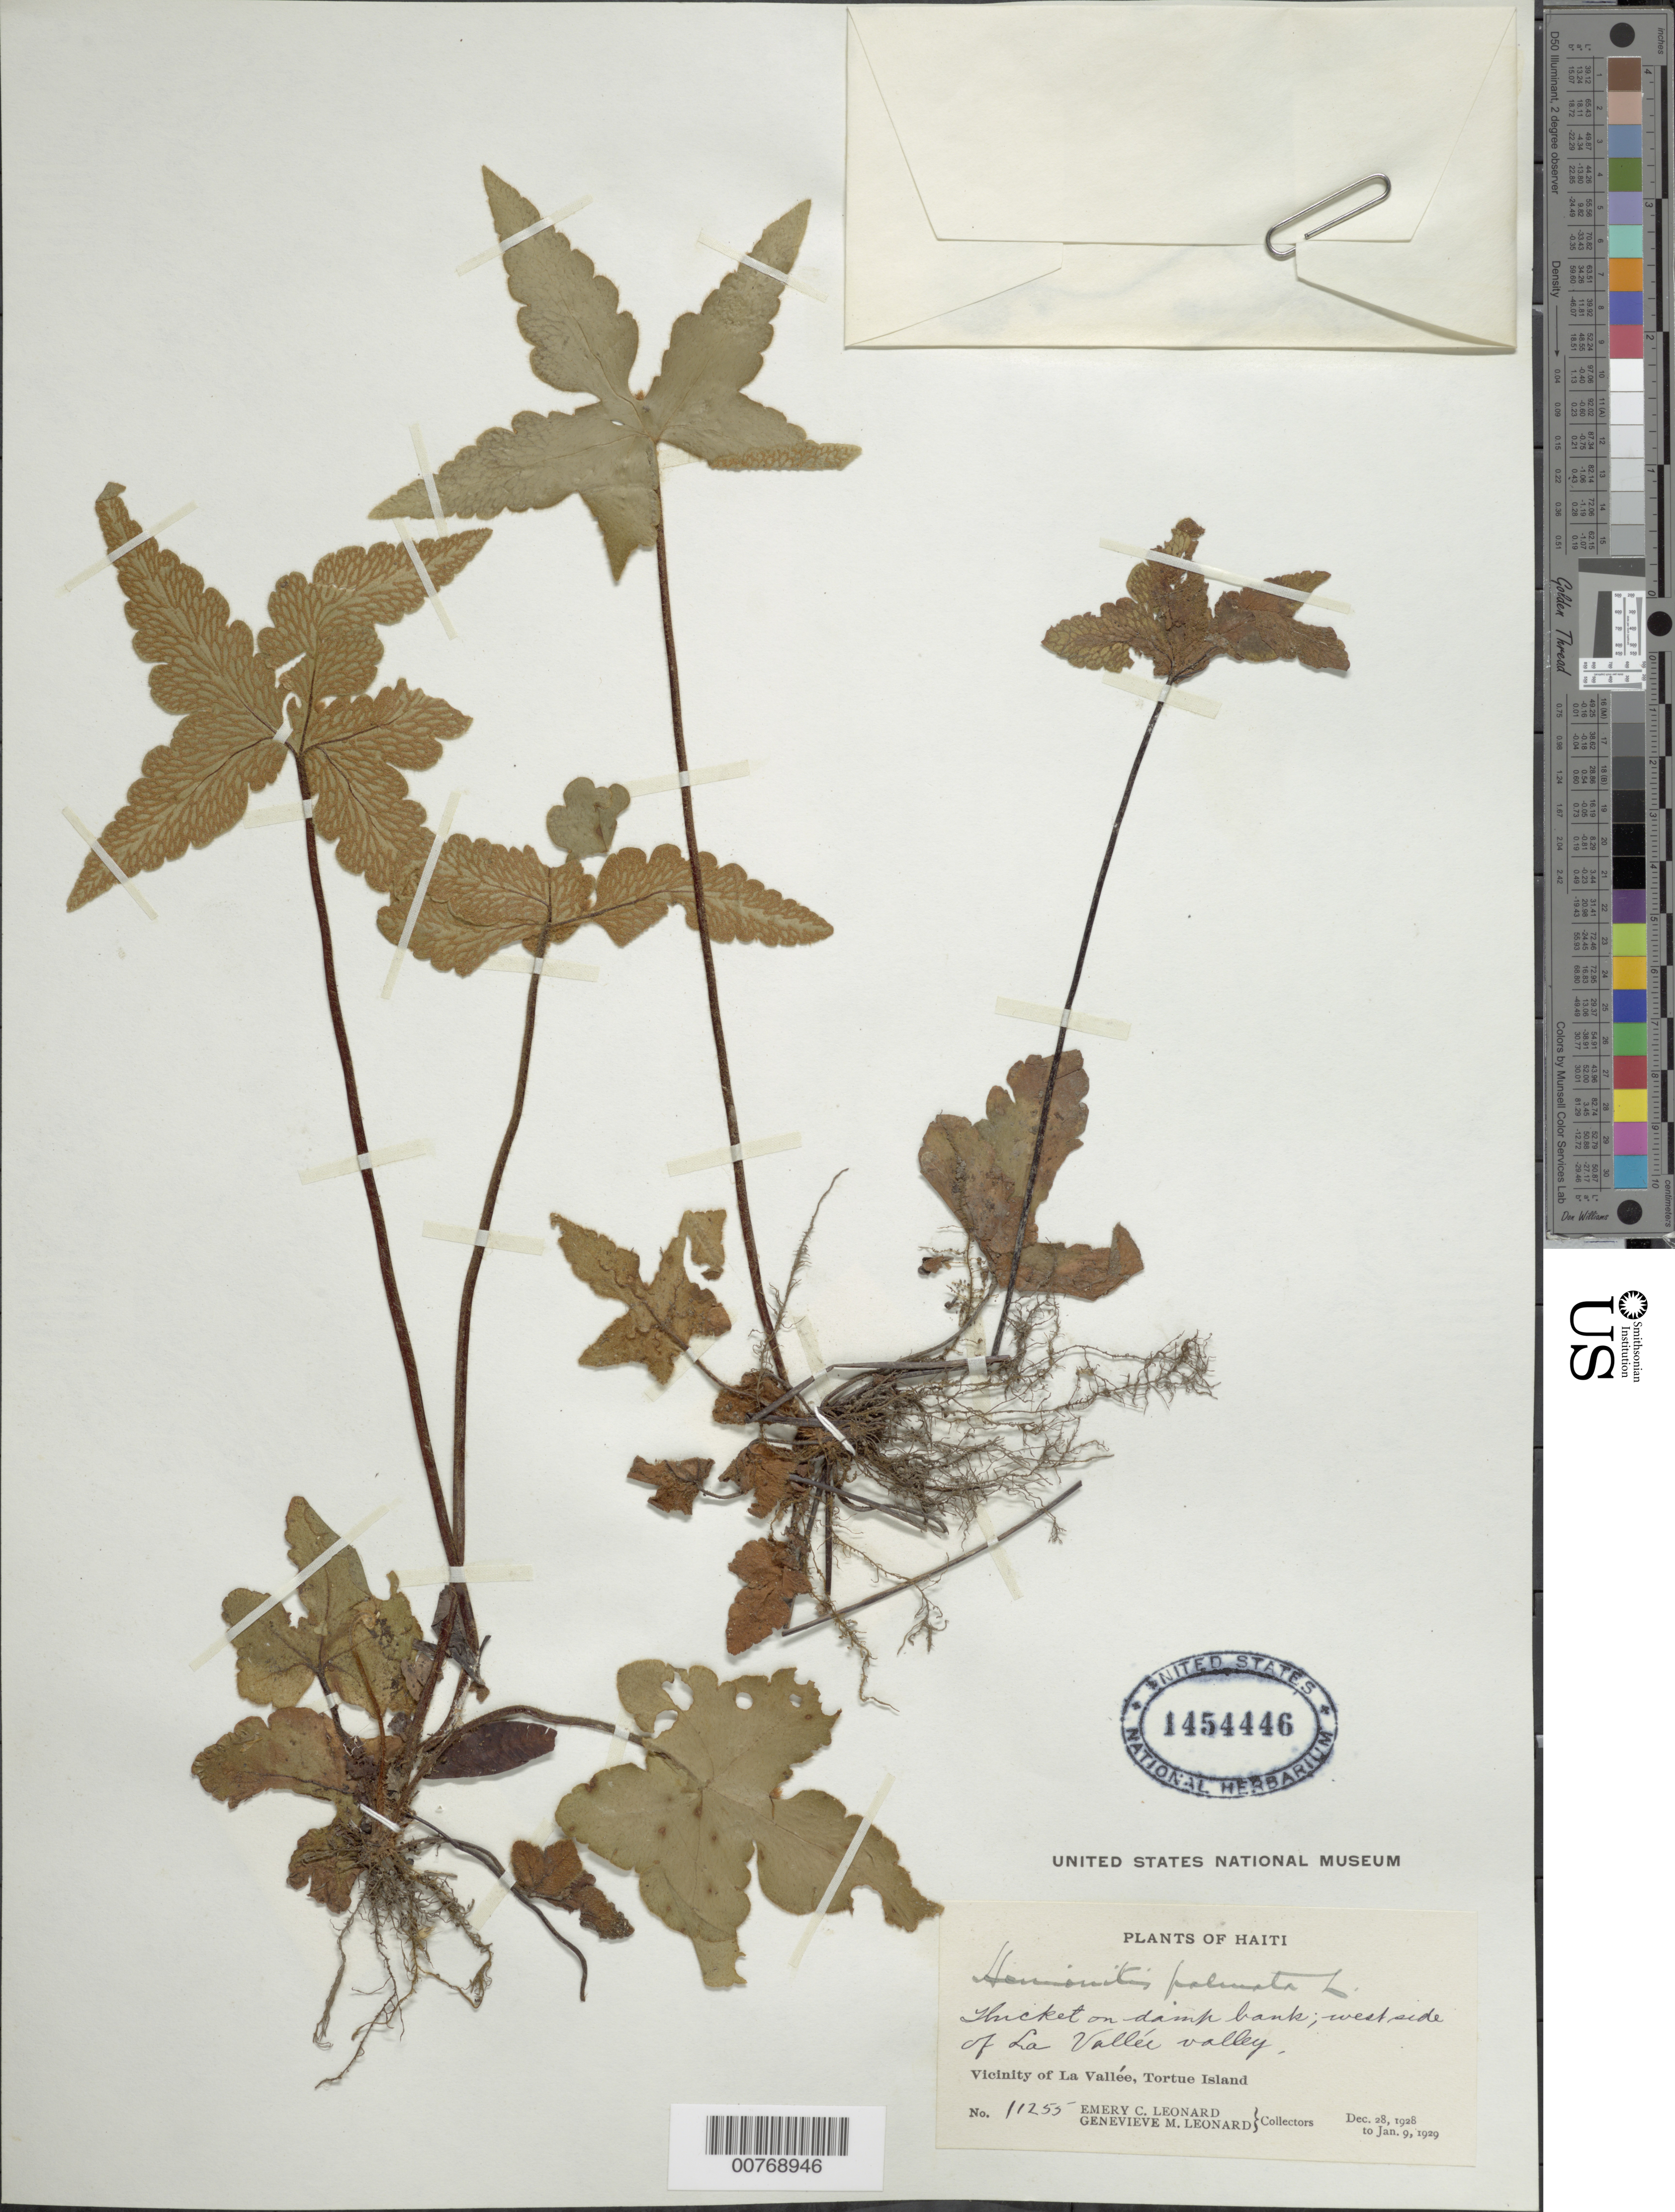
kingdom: Plantae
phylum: Tracheophyta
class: Polypodiopsida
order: Polypodiales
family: Pteridaceae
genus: Hemionitis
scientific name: Hemionitis palmata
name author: L.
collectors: E. C. Leonard & G. M. Leonard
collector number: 11255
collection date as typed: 28 Dec 1929 09 Jan 1929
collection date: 1929-01-09/1929-12-28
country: Haiti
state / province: Nord-Óuest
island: Île de la Tortue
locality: Vicinity of La Vallée, Tortue Island, west side of La Vallée valley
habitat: Thicket on damp bank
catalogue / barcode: US 1545446